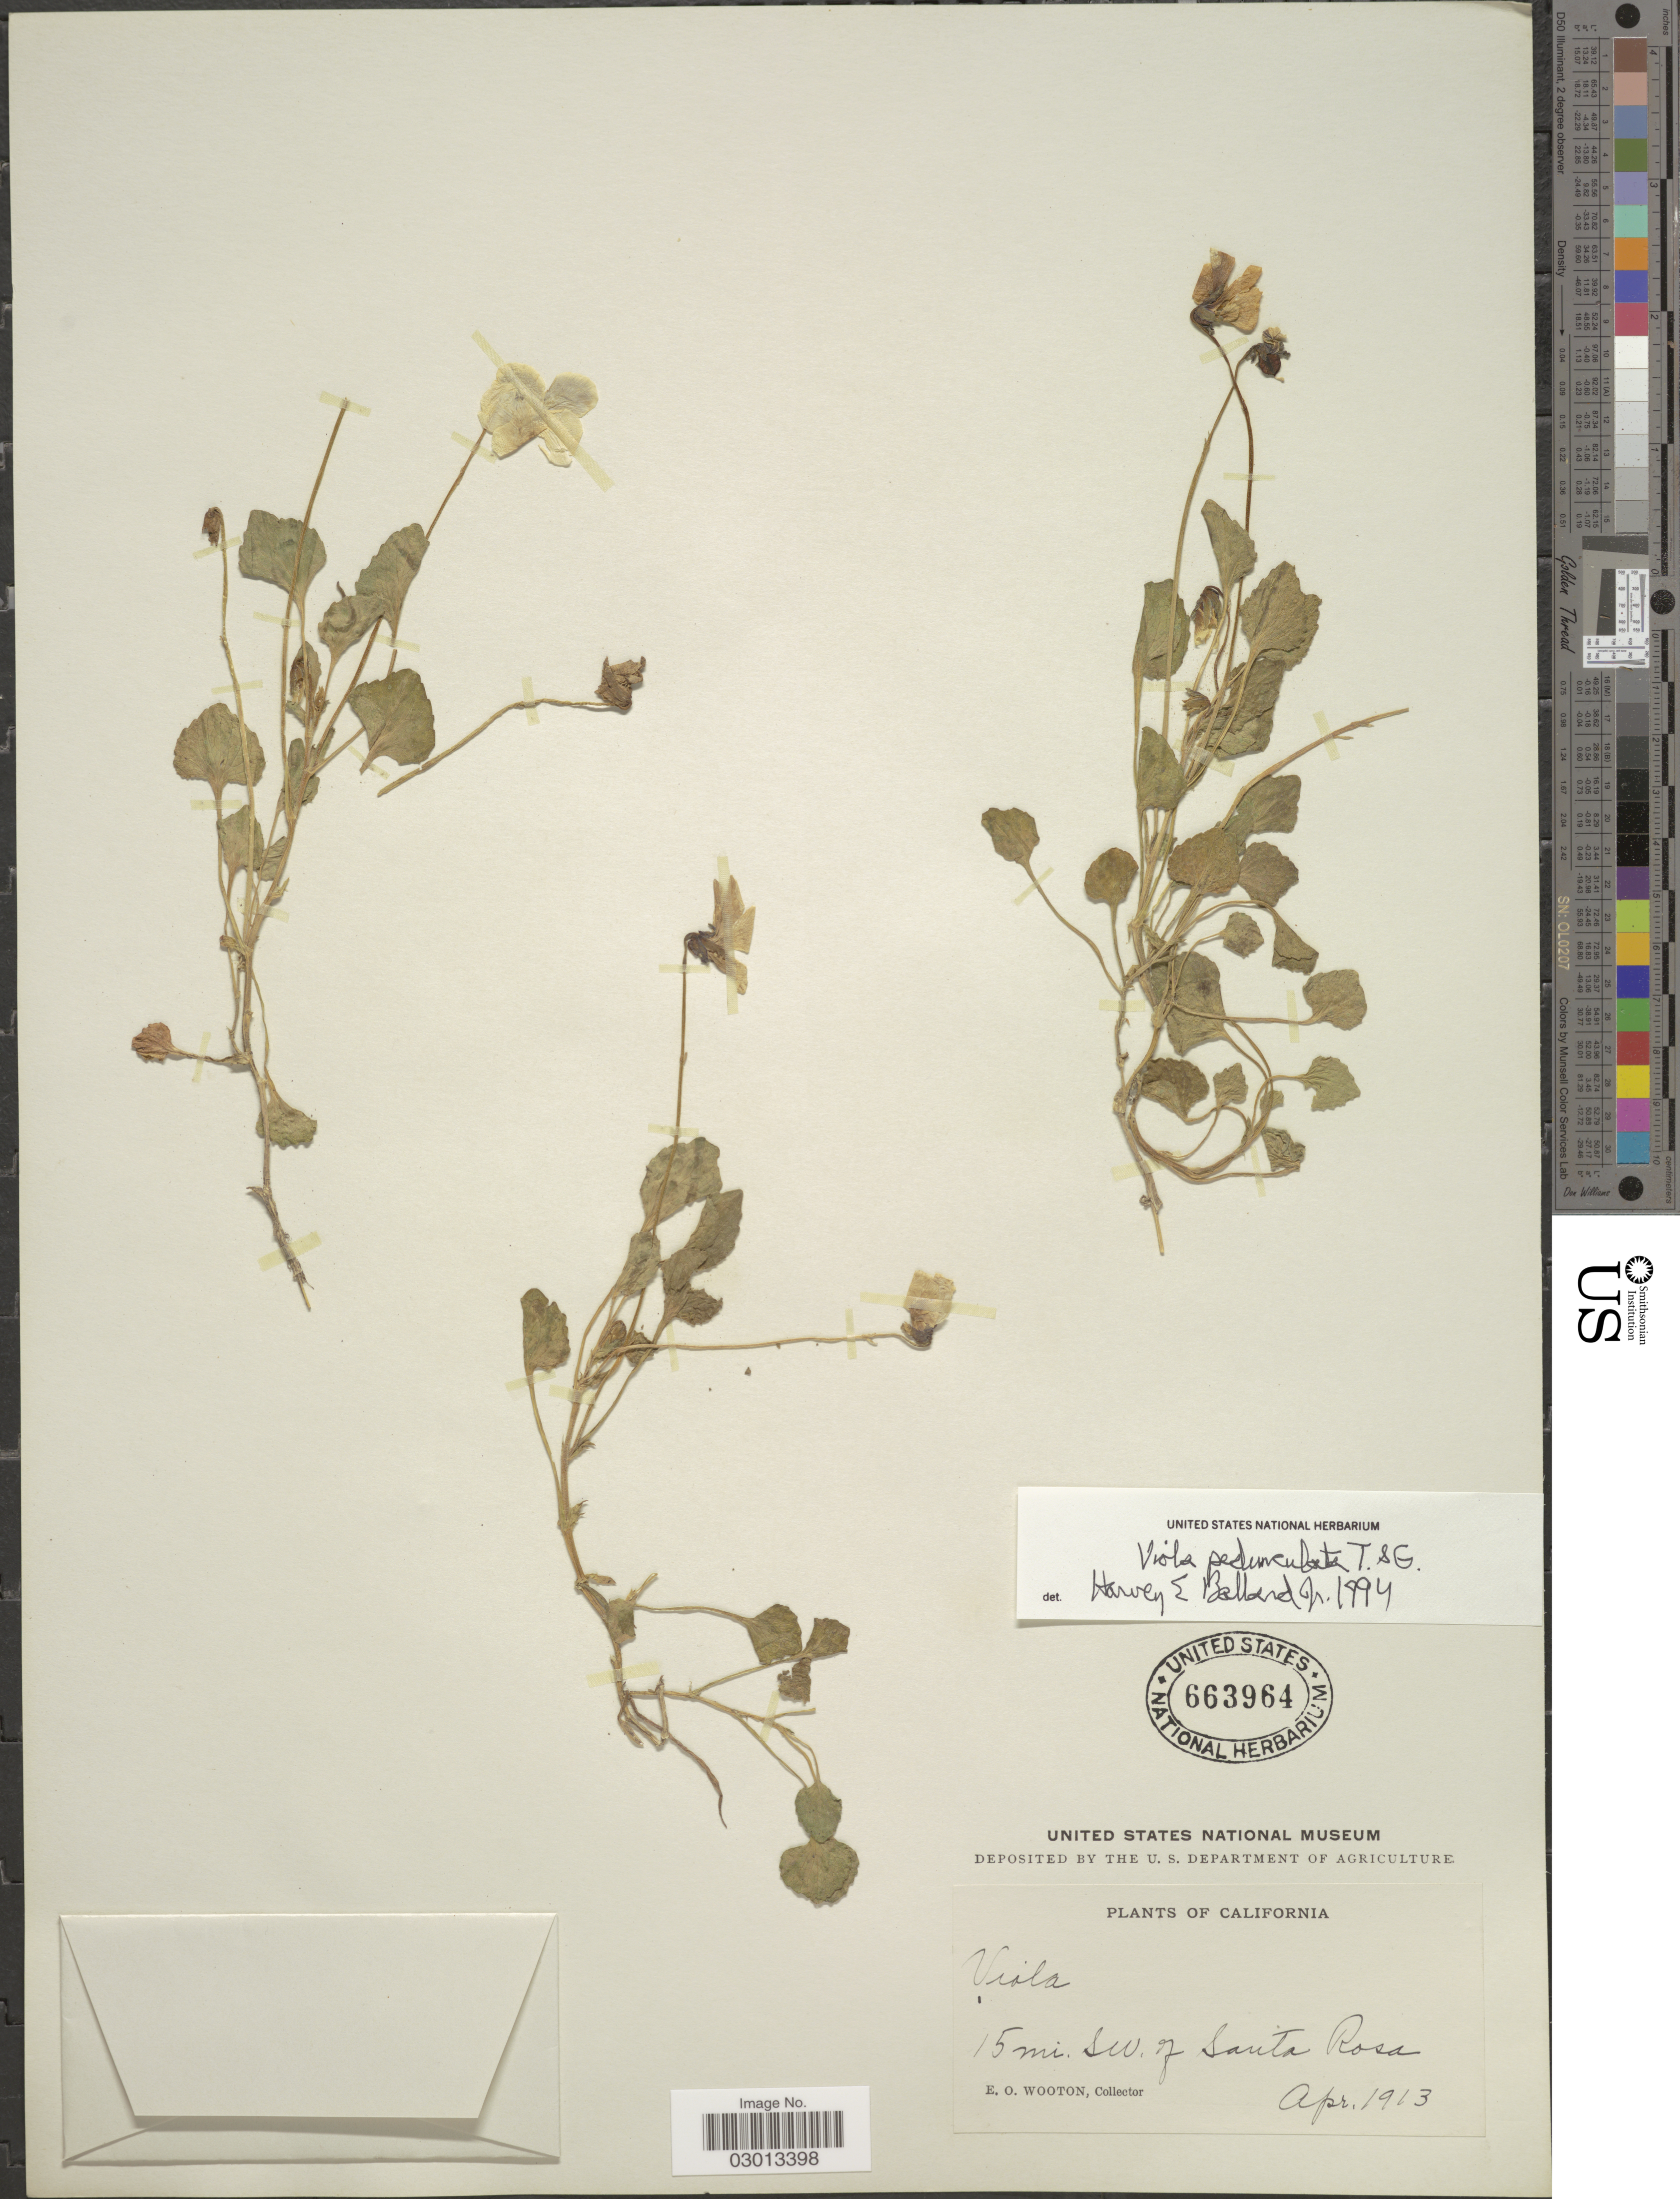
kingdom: Plantae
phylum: Tracheophyta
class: Magnoliopsida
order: Malpighiales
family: Violaceae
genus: Viola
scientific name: Viola pedunculata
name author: Torr. & A. Gray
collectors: E. O. Wooton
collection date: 1913-04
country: United States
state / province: California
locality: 15 mi. SW. of Santa Rosa.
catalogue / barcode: US 663964